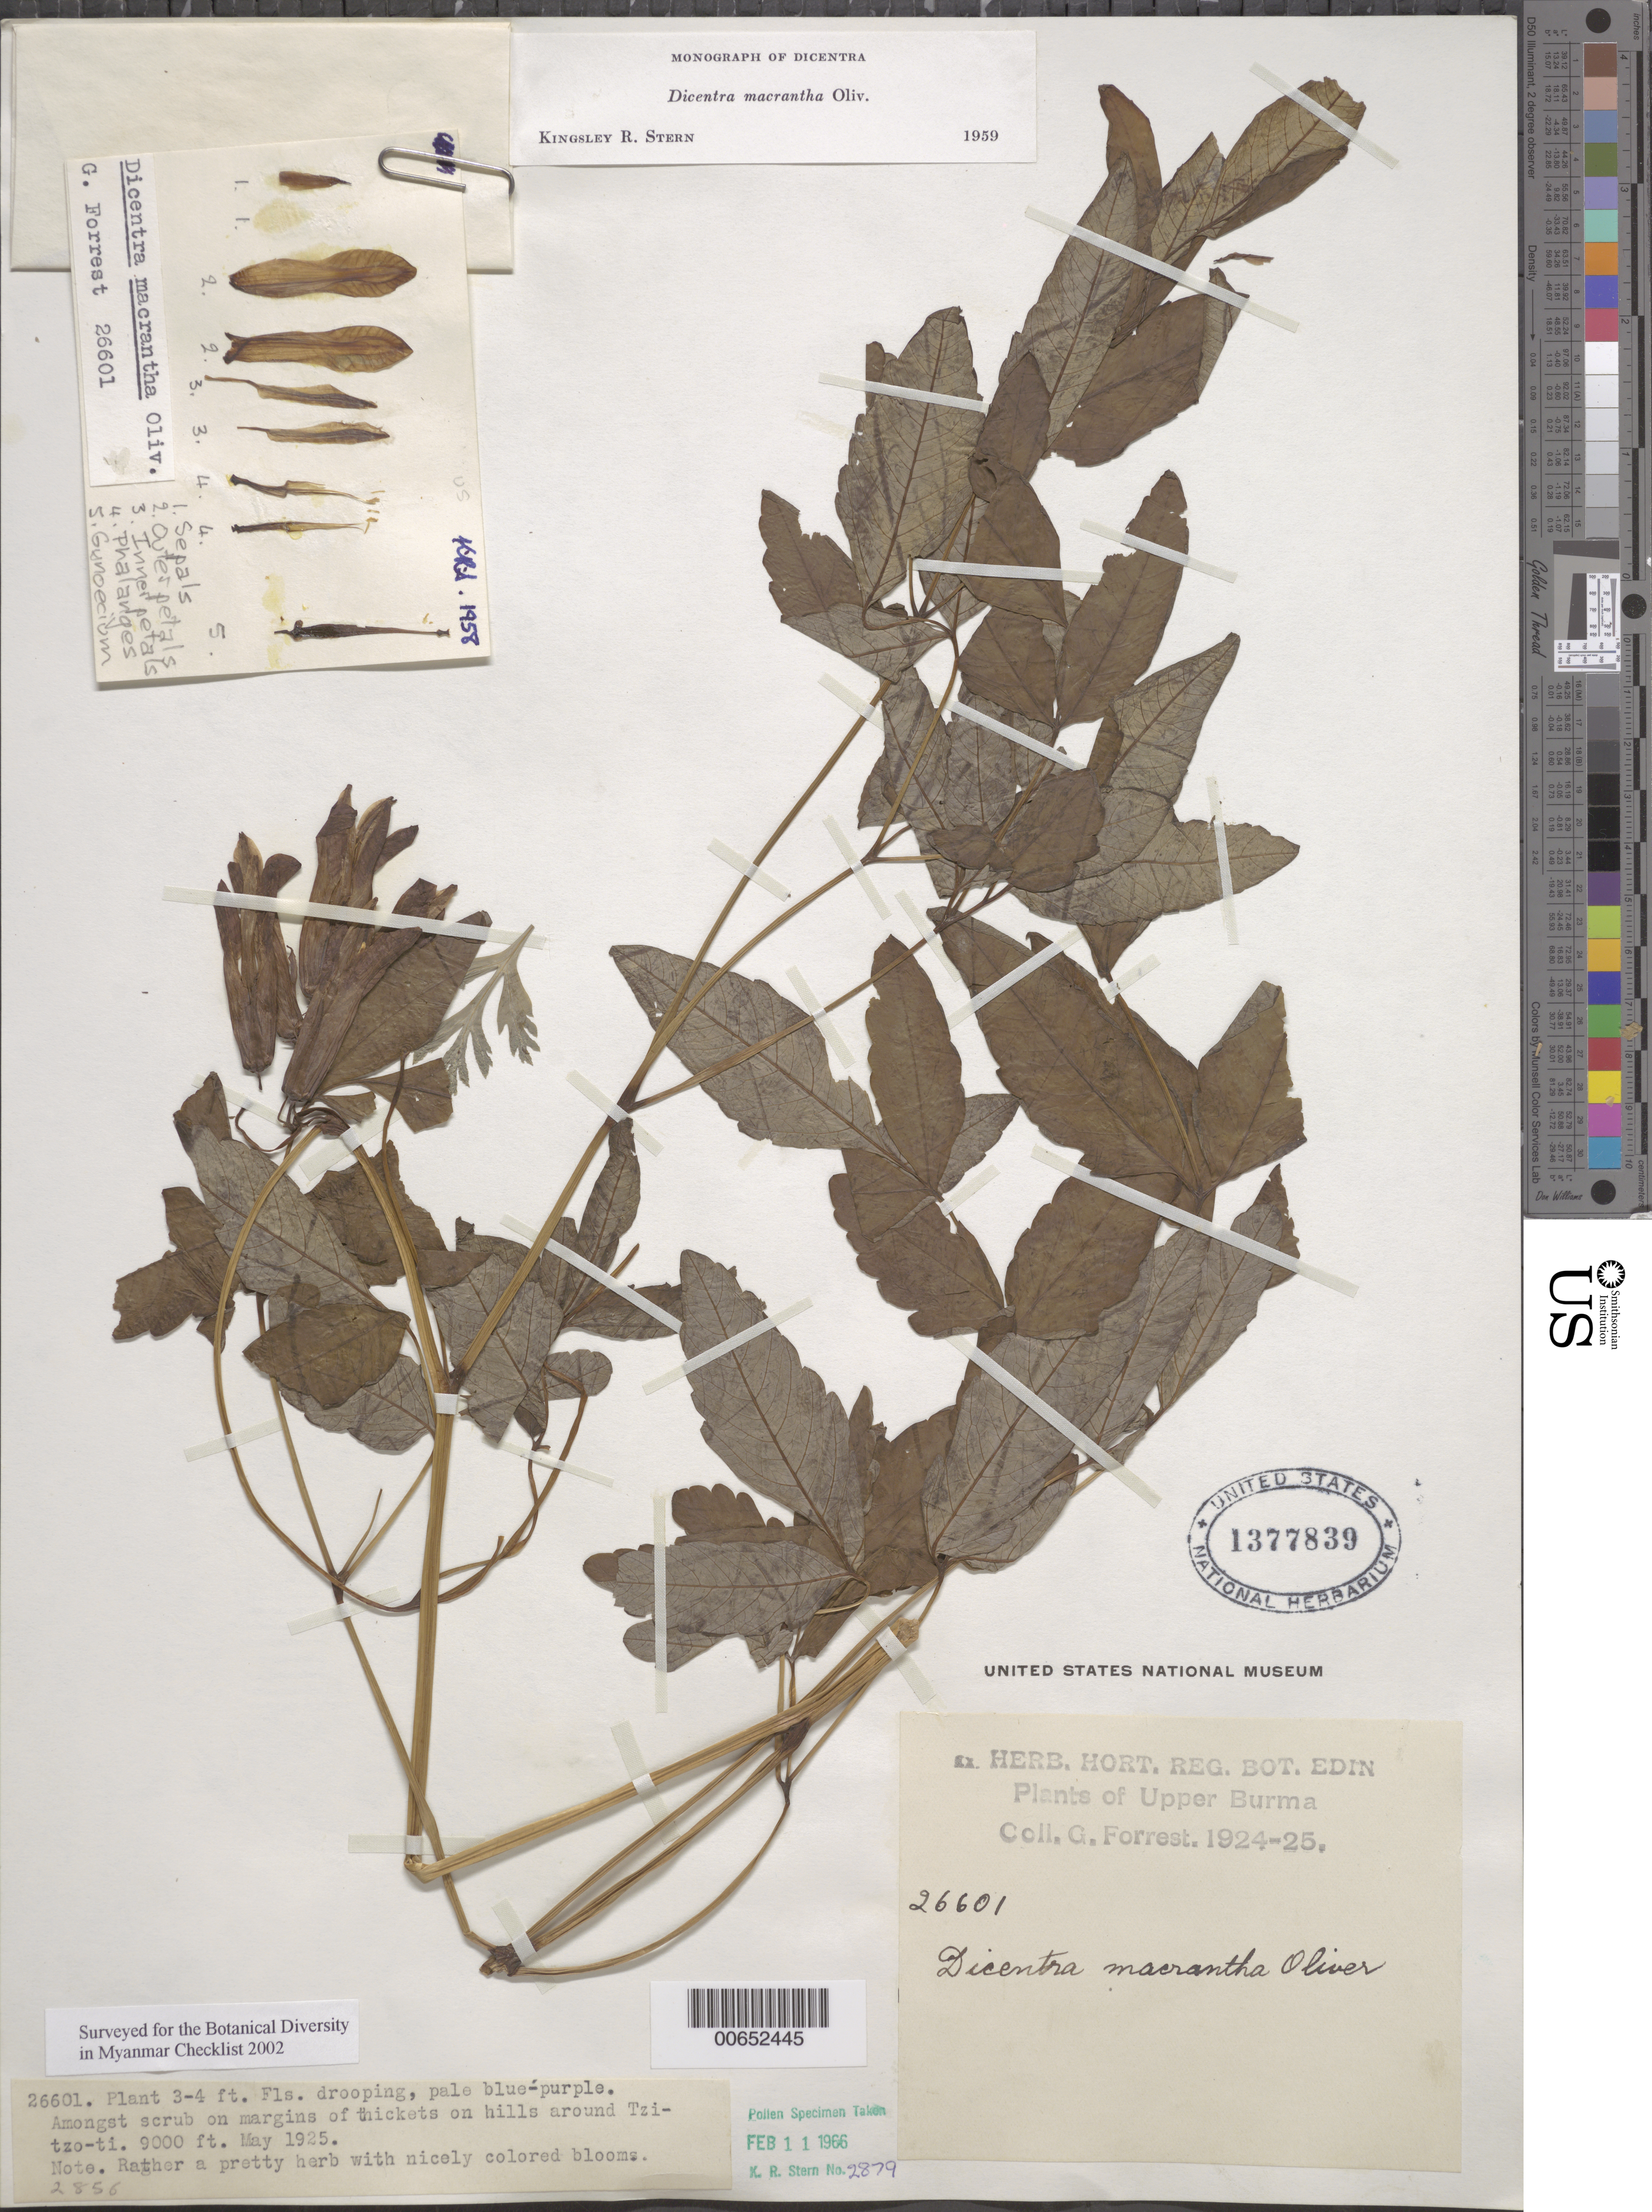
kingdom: Plantae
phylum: Tracheophyta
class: Magnoliopsida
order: Ranunculales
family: Papaveraceae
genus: Ichtyoselmis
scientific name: Ichtyoselmis macrantha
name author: (Oliv.) Lidén & Fukuhara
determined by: Strong, M. T., (US), Smithsonian Institution - National Museum of Natural History (UNITED STATES)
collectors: G. Forrest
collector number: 26601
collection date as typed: May 1925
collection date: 1925-05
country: Myanmar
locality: Upper Burma, around Tzi-tzo-ti.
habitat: Amoungst scrub on margins of thickets on hills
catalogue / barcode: US 1377839